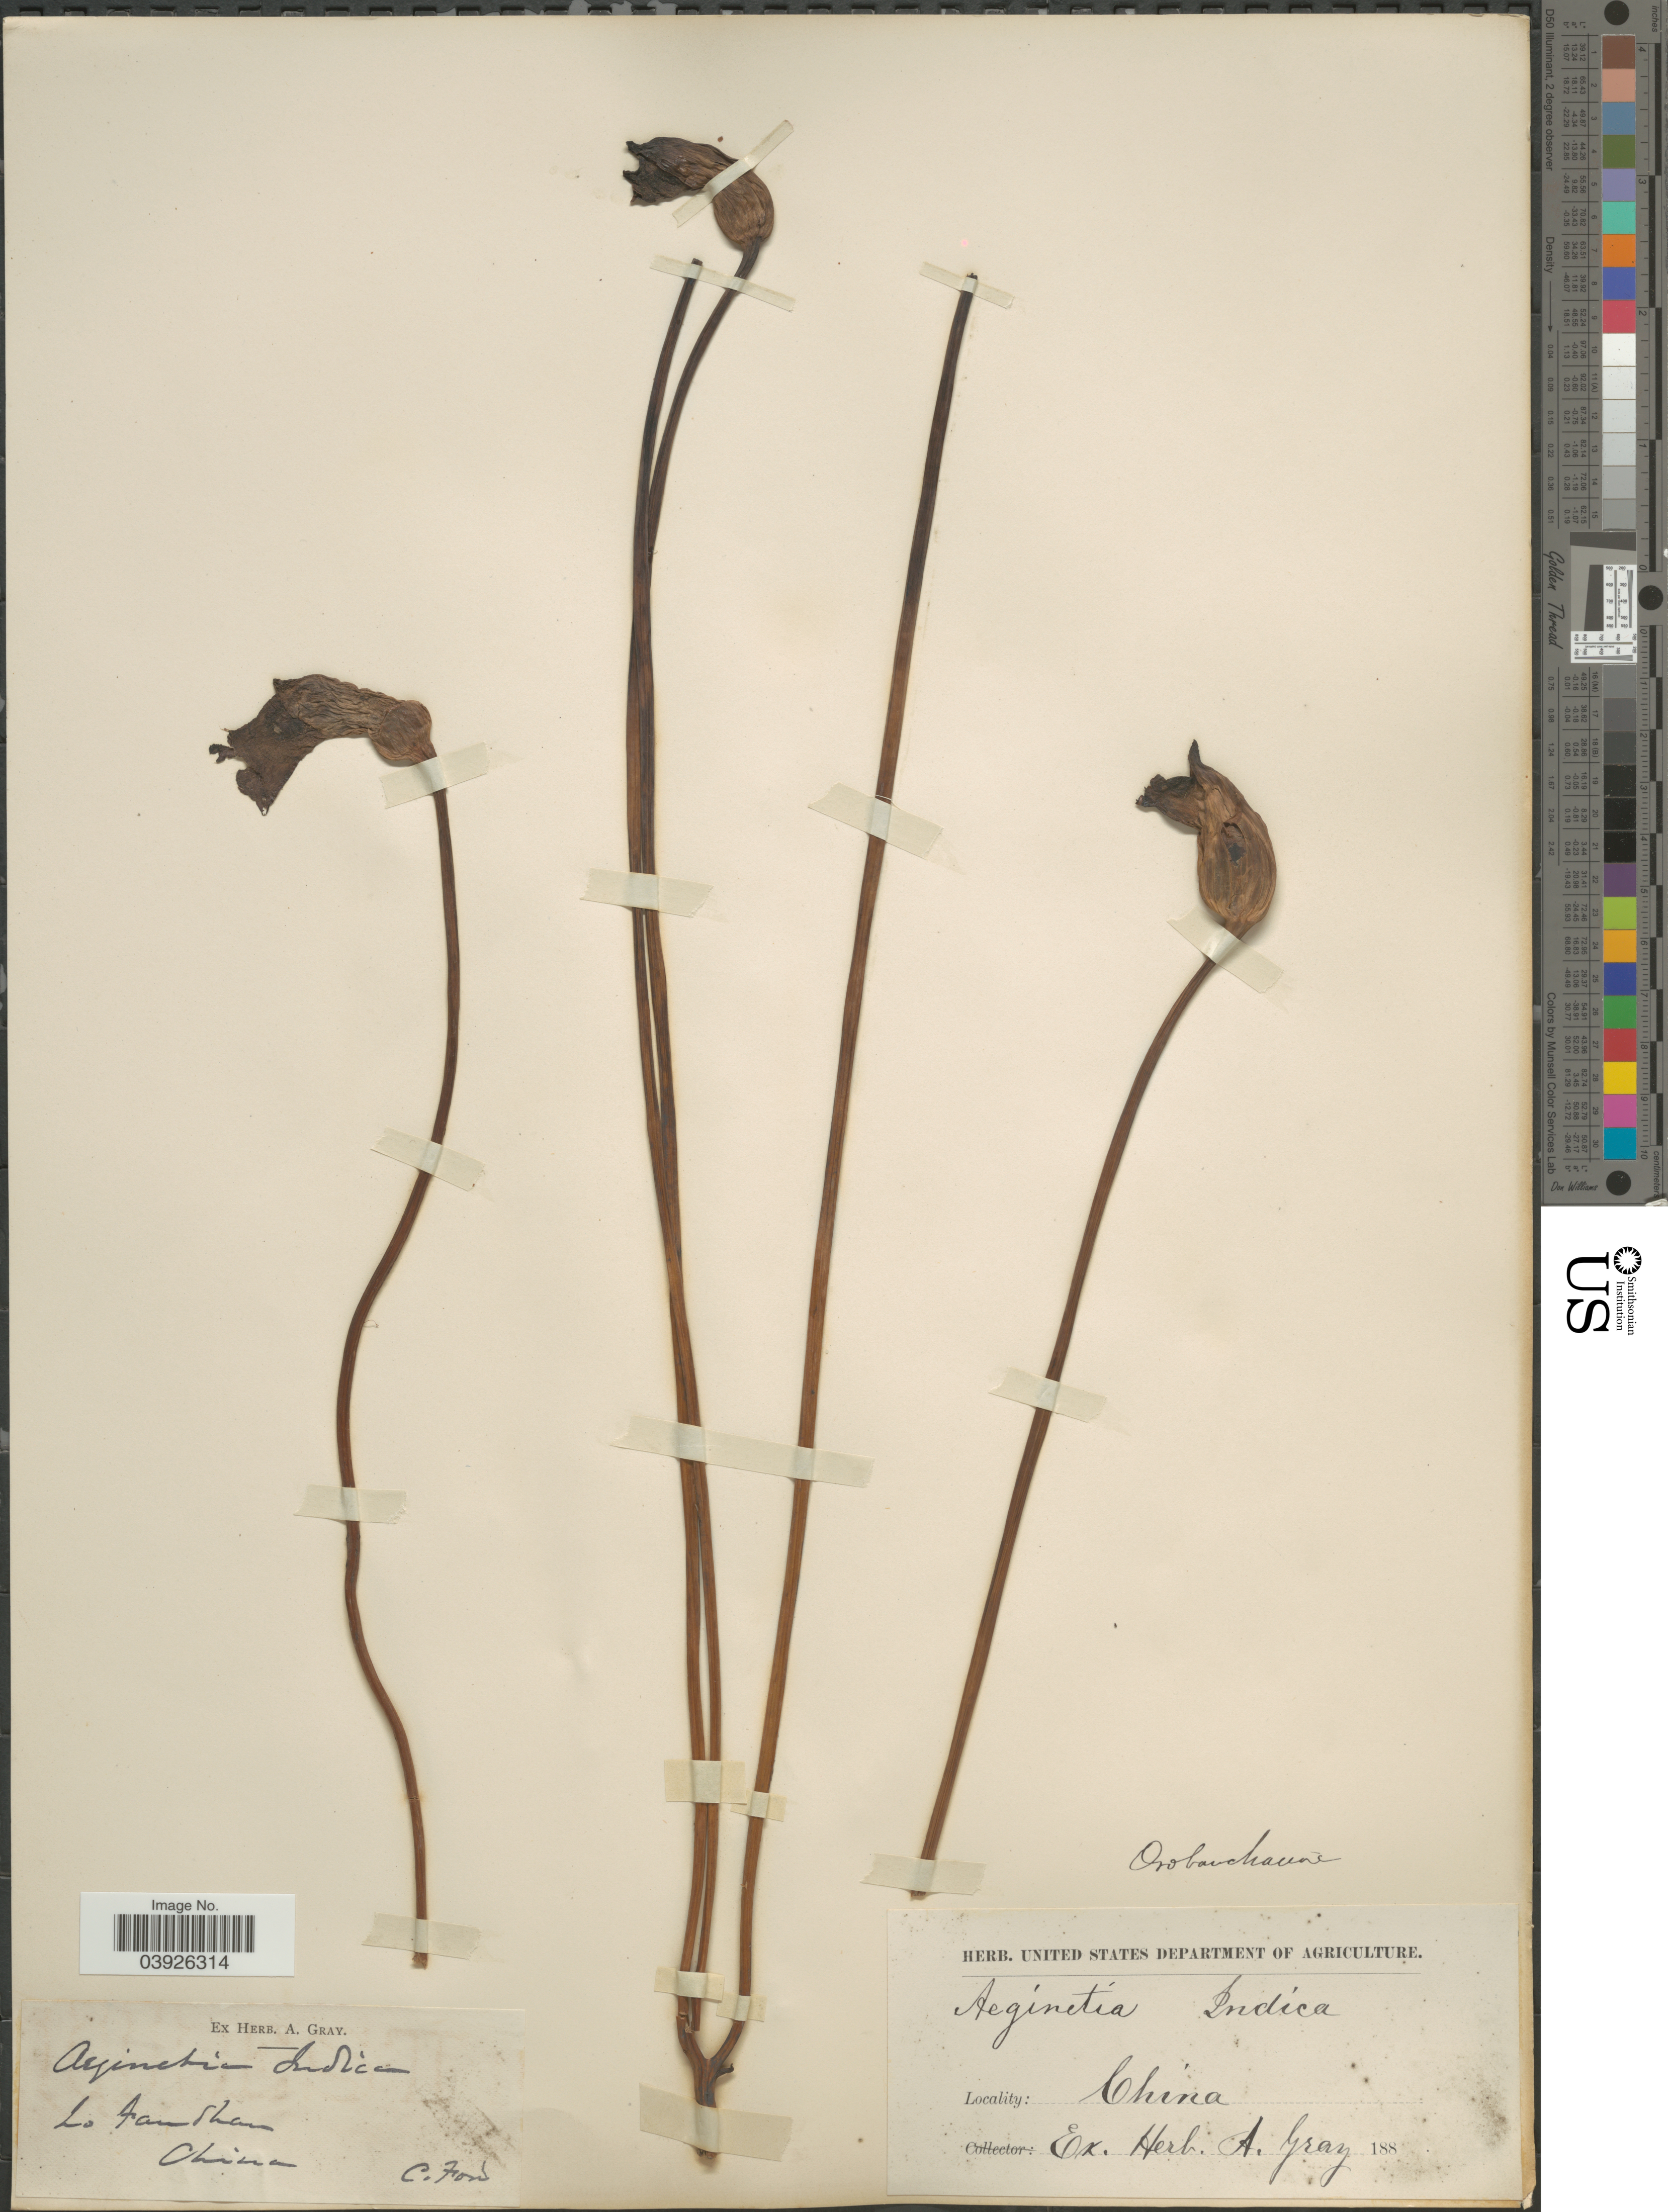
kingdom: Plantae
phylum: Tracheophyta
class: Magnoliopsida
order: Lamiales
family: Orobanchaceae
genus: Aeginetia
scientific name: Aeginetia indica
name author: L.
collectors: C. Ford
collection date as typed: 188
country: China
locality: Lo Fau Shan.